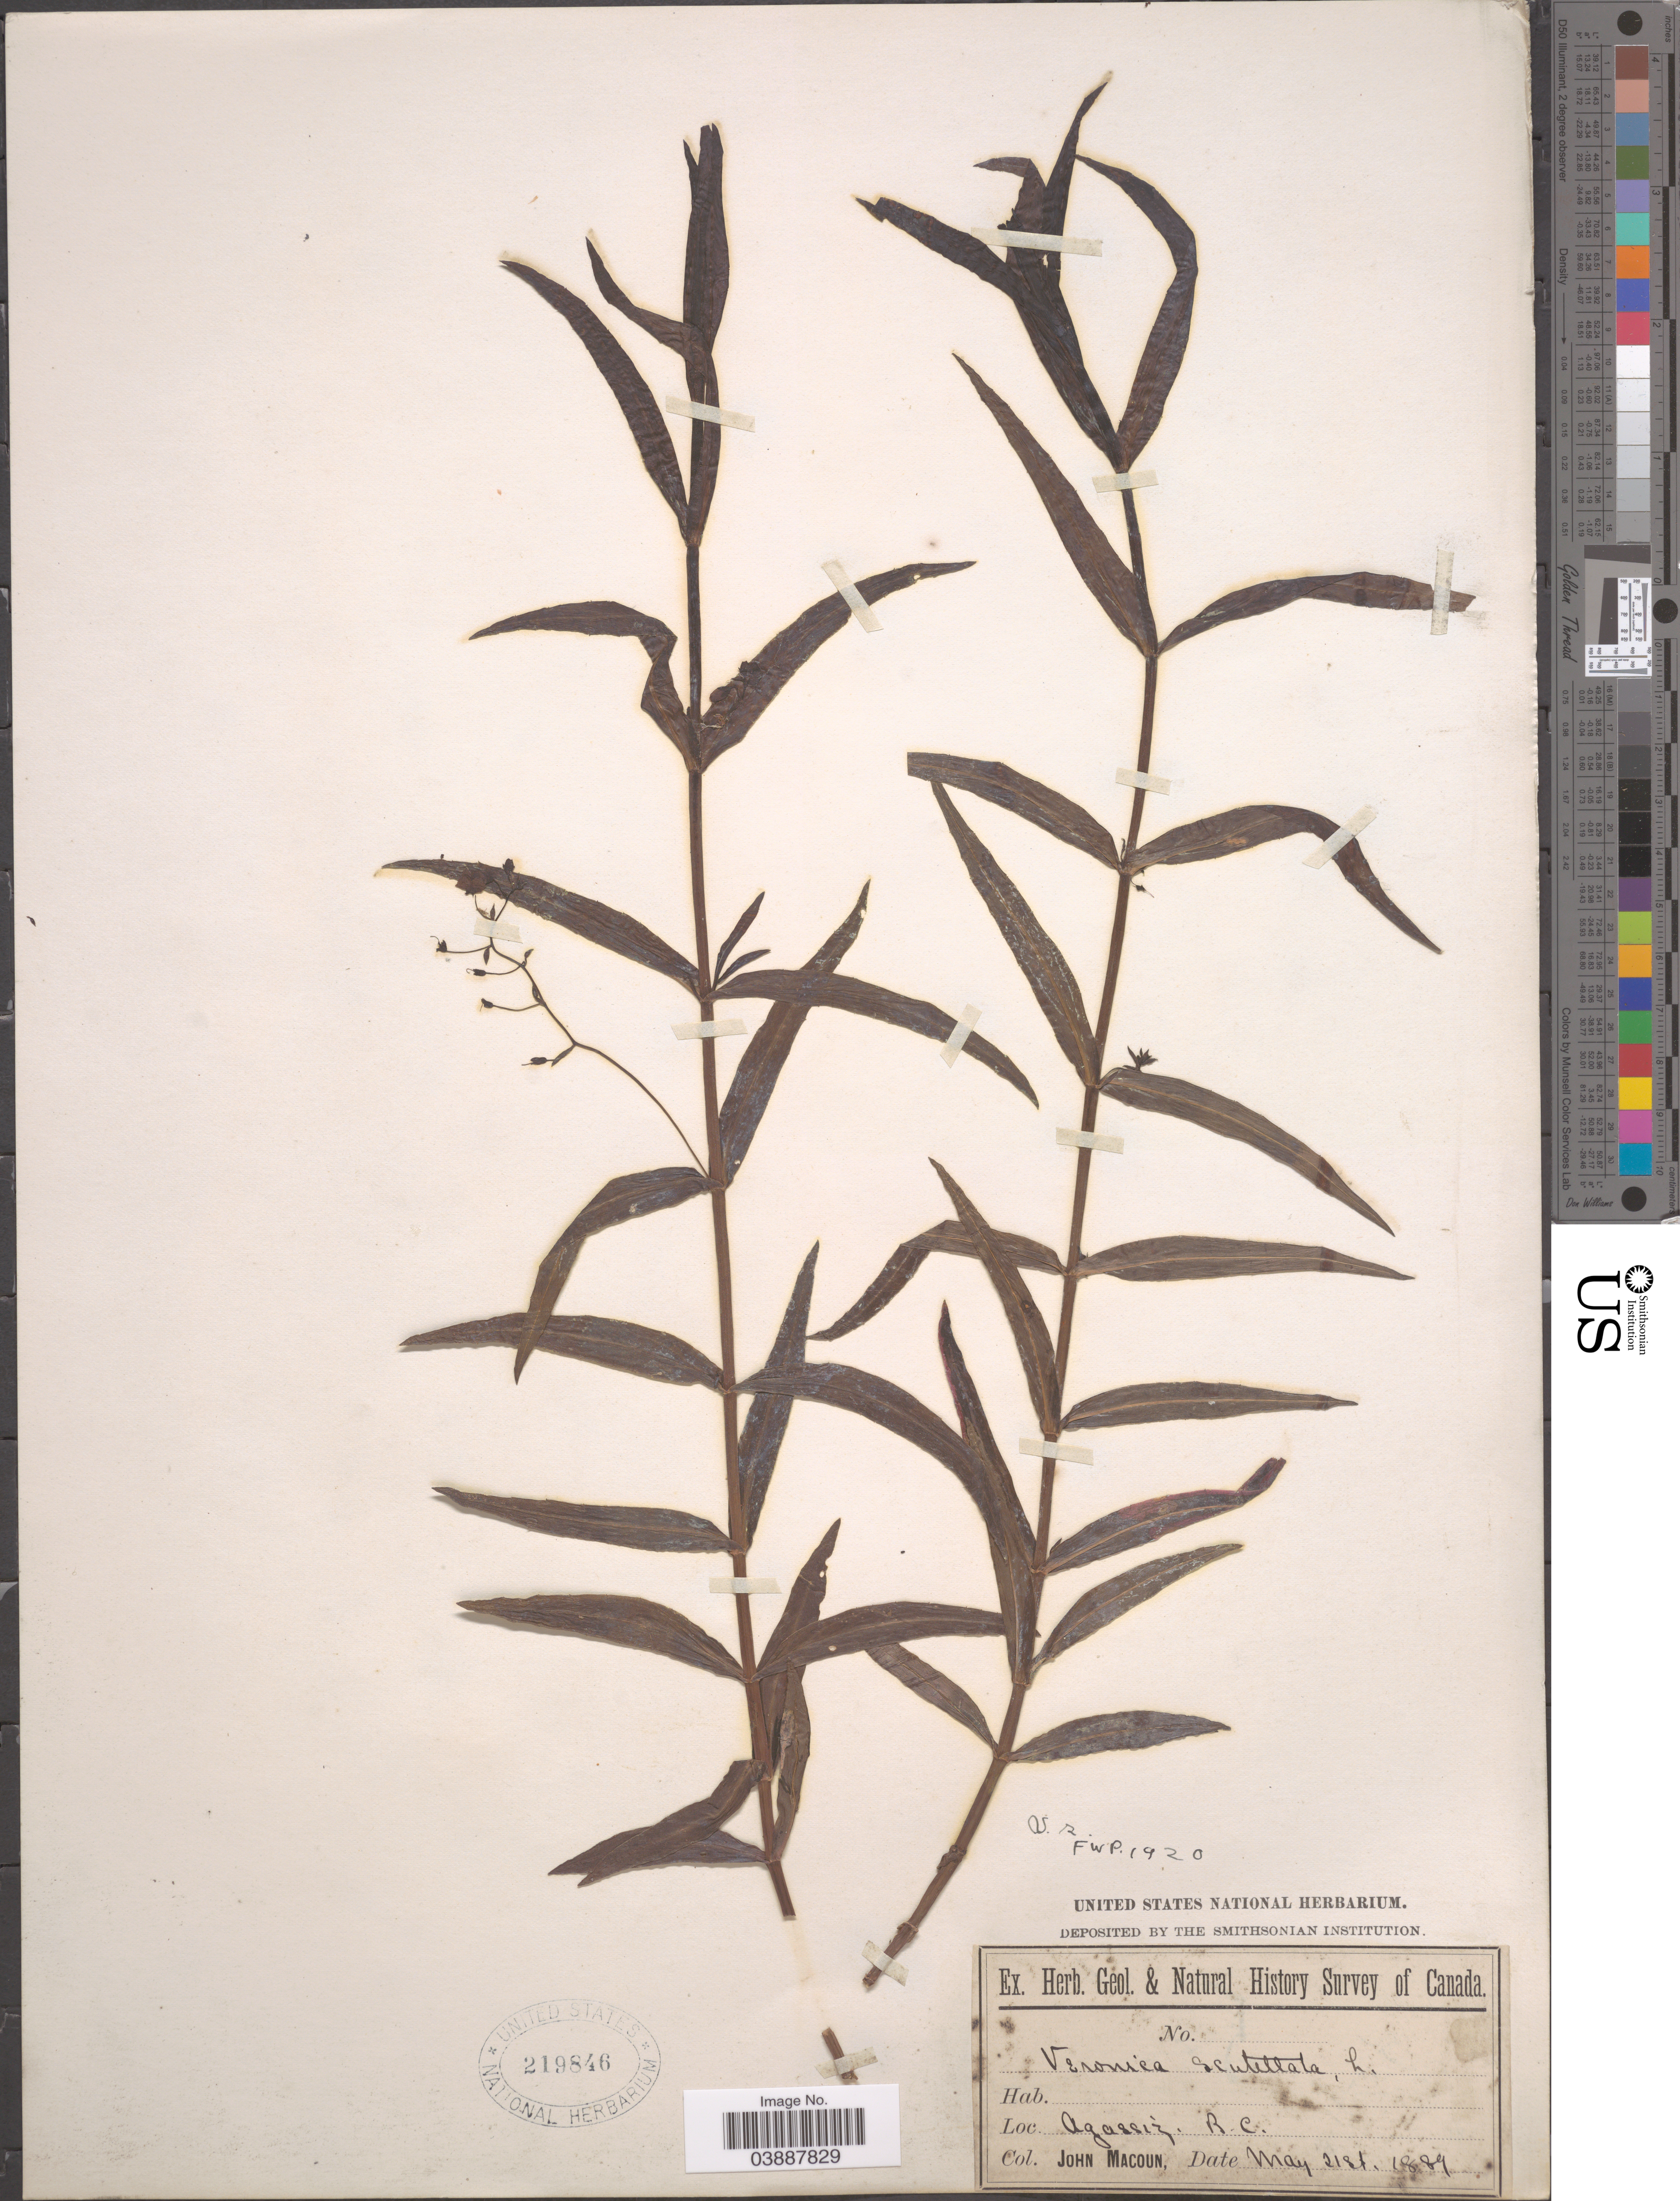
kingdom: Plantae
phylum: Tracheophyta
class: Magnoliopsida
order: Lamiales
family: Plantaginaceae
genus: Veronica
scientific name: Veronica scutellata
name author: L.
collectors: J. Macoun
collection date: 1889-05-21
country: Canada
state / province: British Columbia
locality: Agassiz.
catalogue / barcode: US 219846